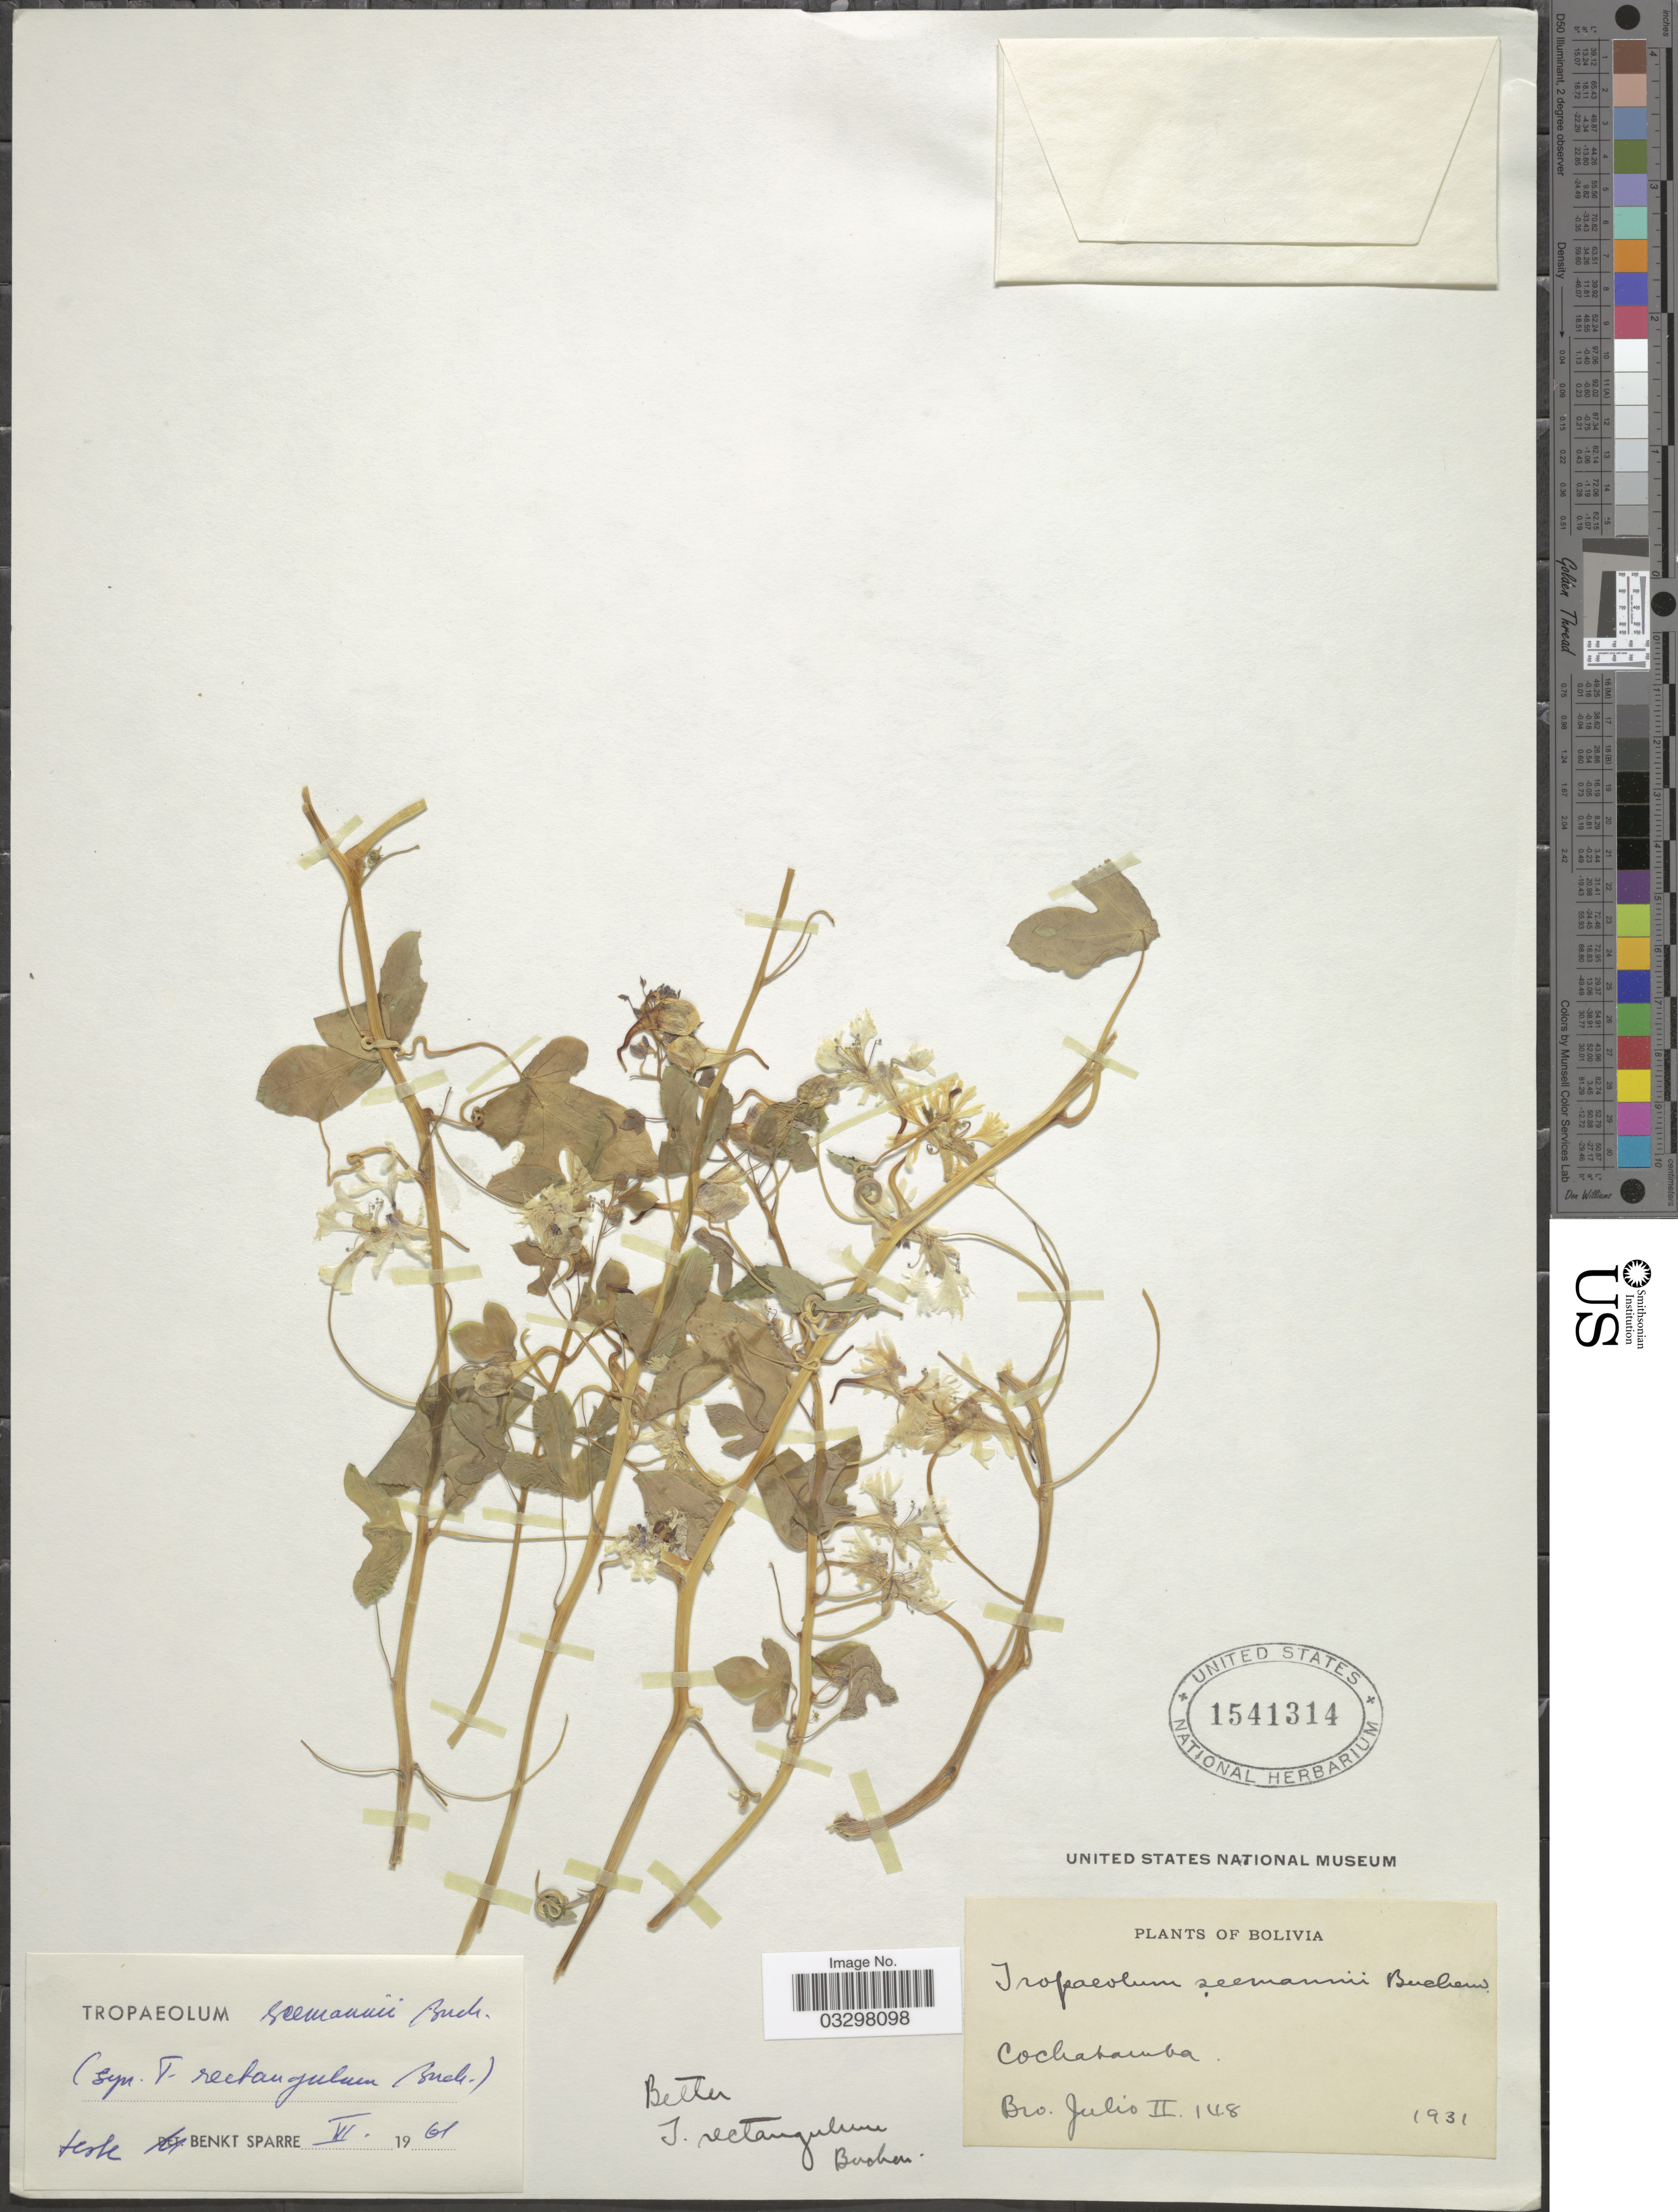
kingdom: Plantae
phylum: Tracheophyta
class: Magnoliopsida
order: Brassicales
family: Tropaeolaceae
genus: Tropaeolum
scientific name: Tropaeolum seemannii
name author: Buchenau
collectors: Bro. Julio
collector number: II148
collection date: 1931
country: Bolivia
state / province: Cochabamba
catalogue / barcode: US 1541314